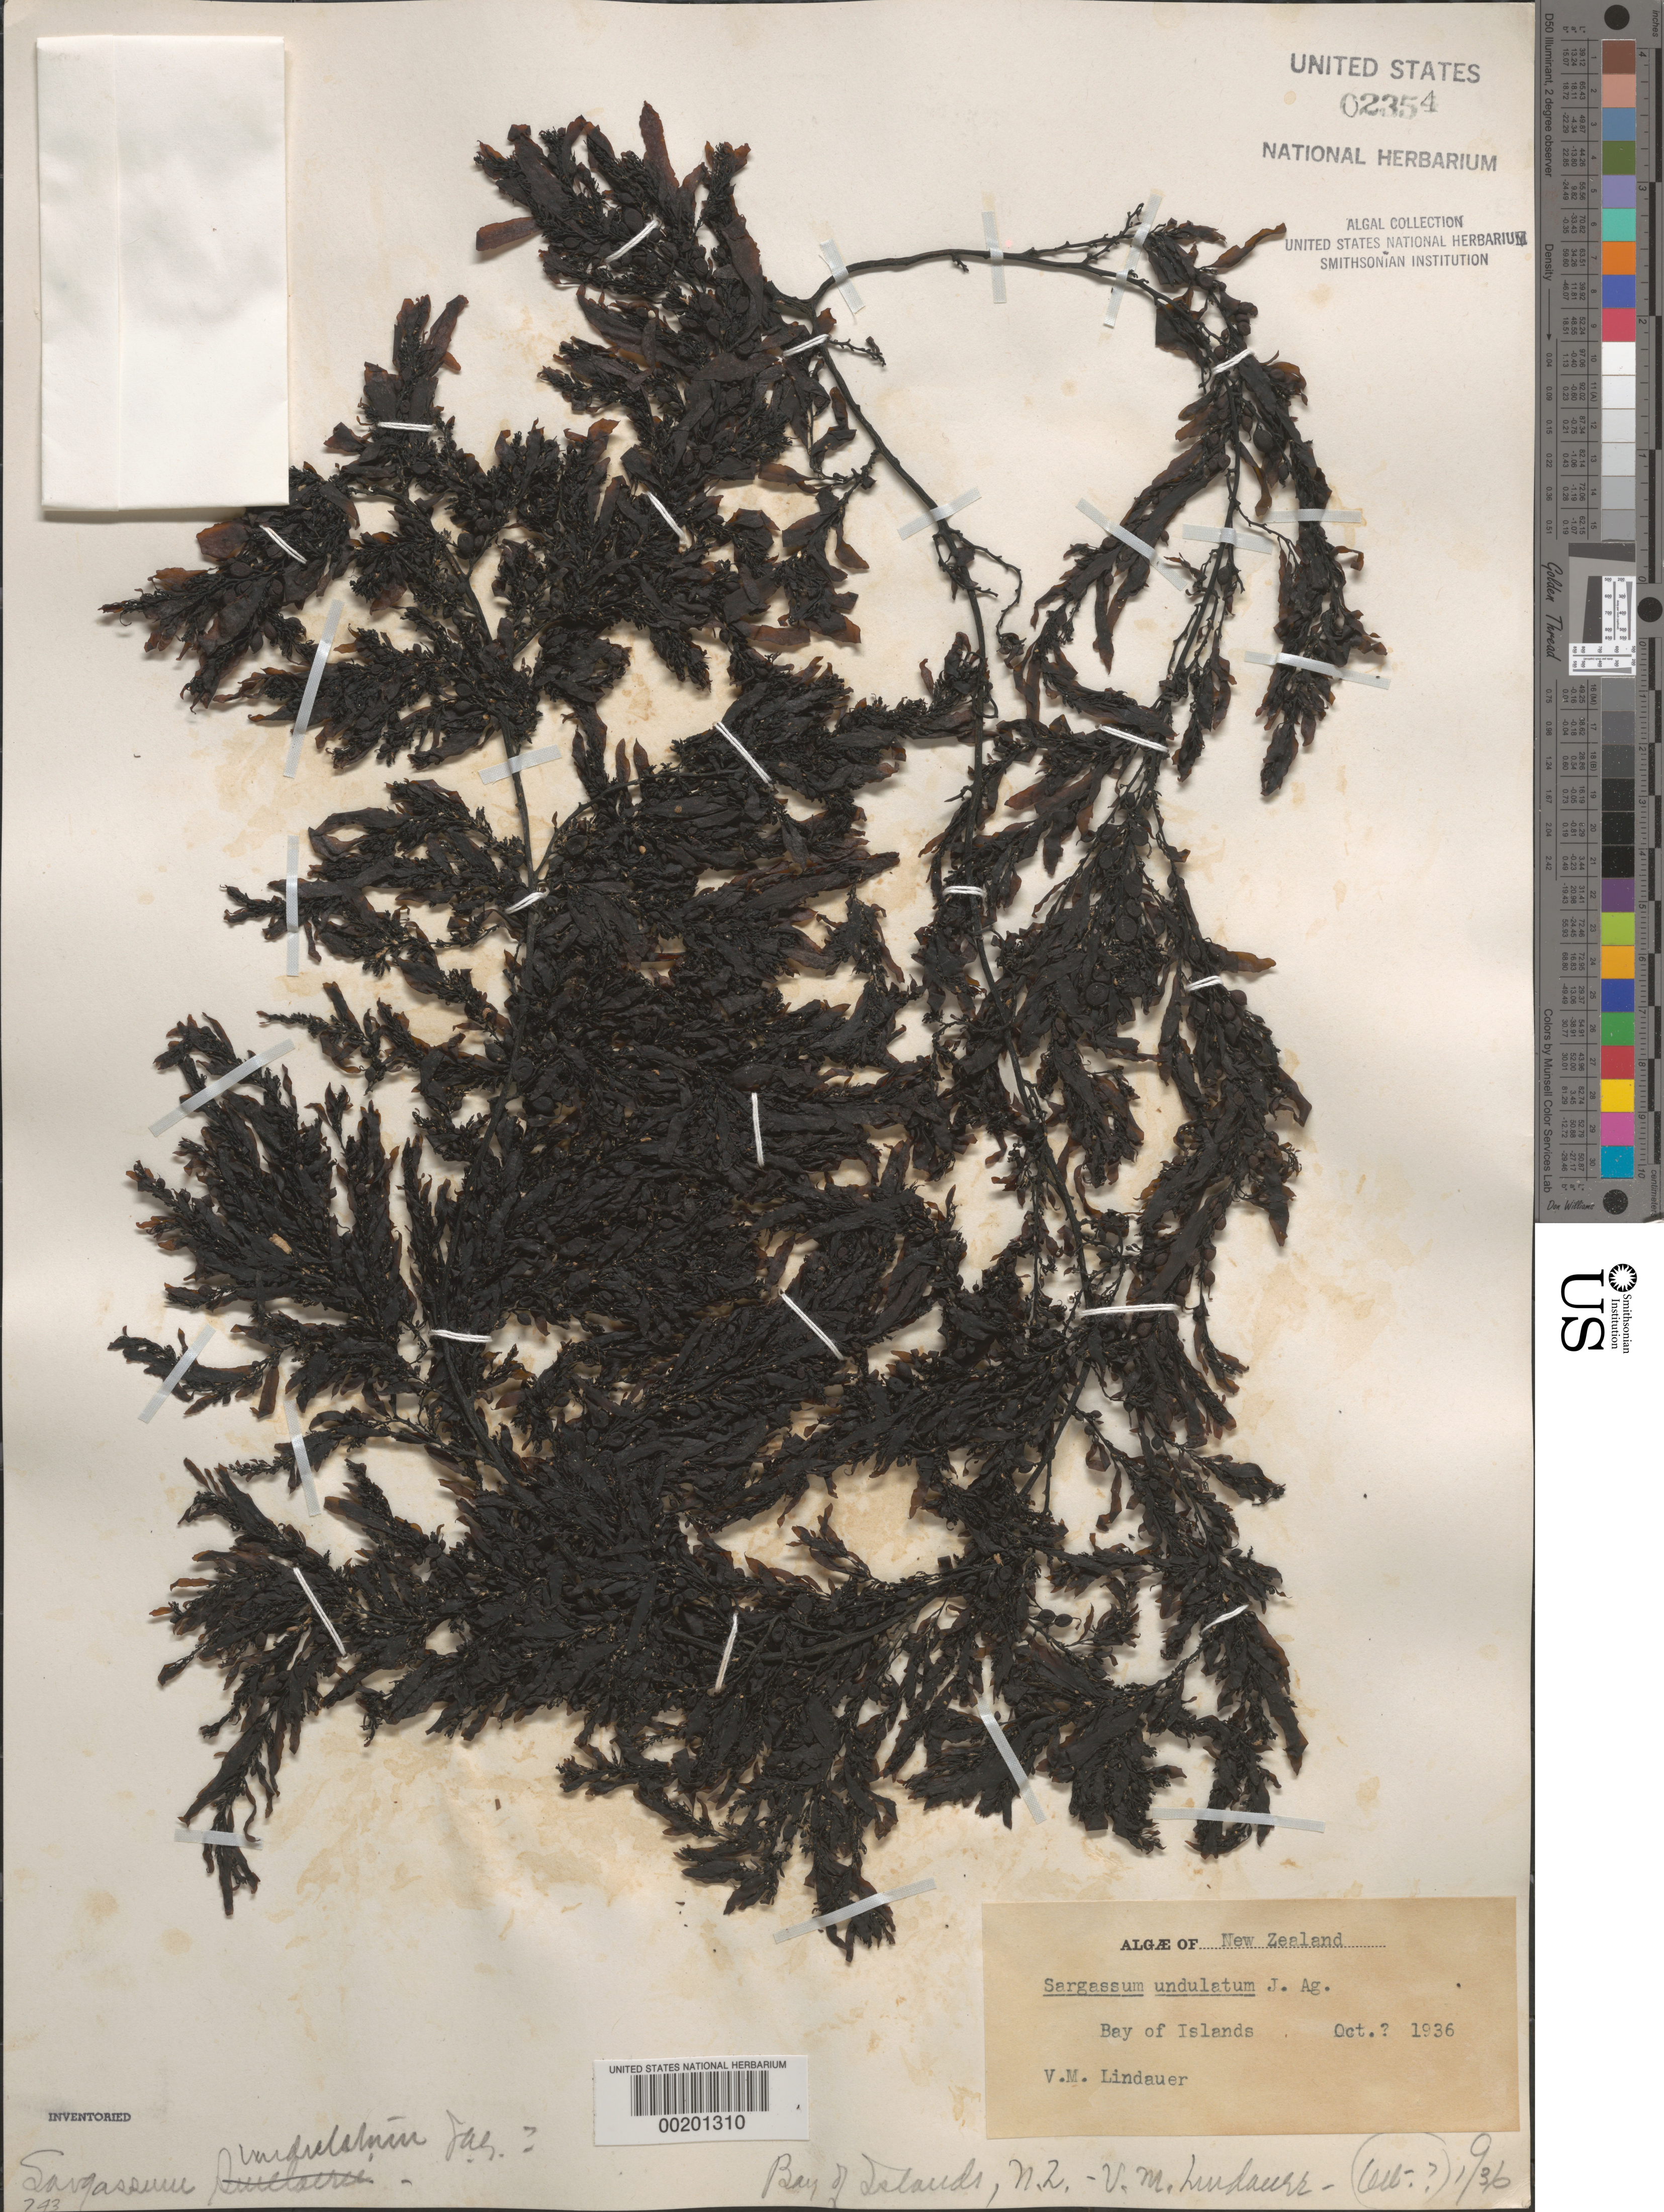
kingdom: Chromista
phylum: Ochrophyta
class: Phaeophyceae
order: Fucales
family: Sargassaceae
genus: Sargassum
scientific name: Sargassum paradoxum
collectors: V. Lindauer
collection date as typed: Oct 1936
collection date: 1936-10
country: New Zealand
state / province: Northland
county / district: Far North District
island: North Island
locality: Bay of Islands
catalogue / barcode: US 2354